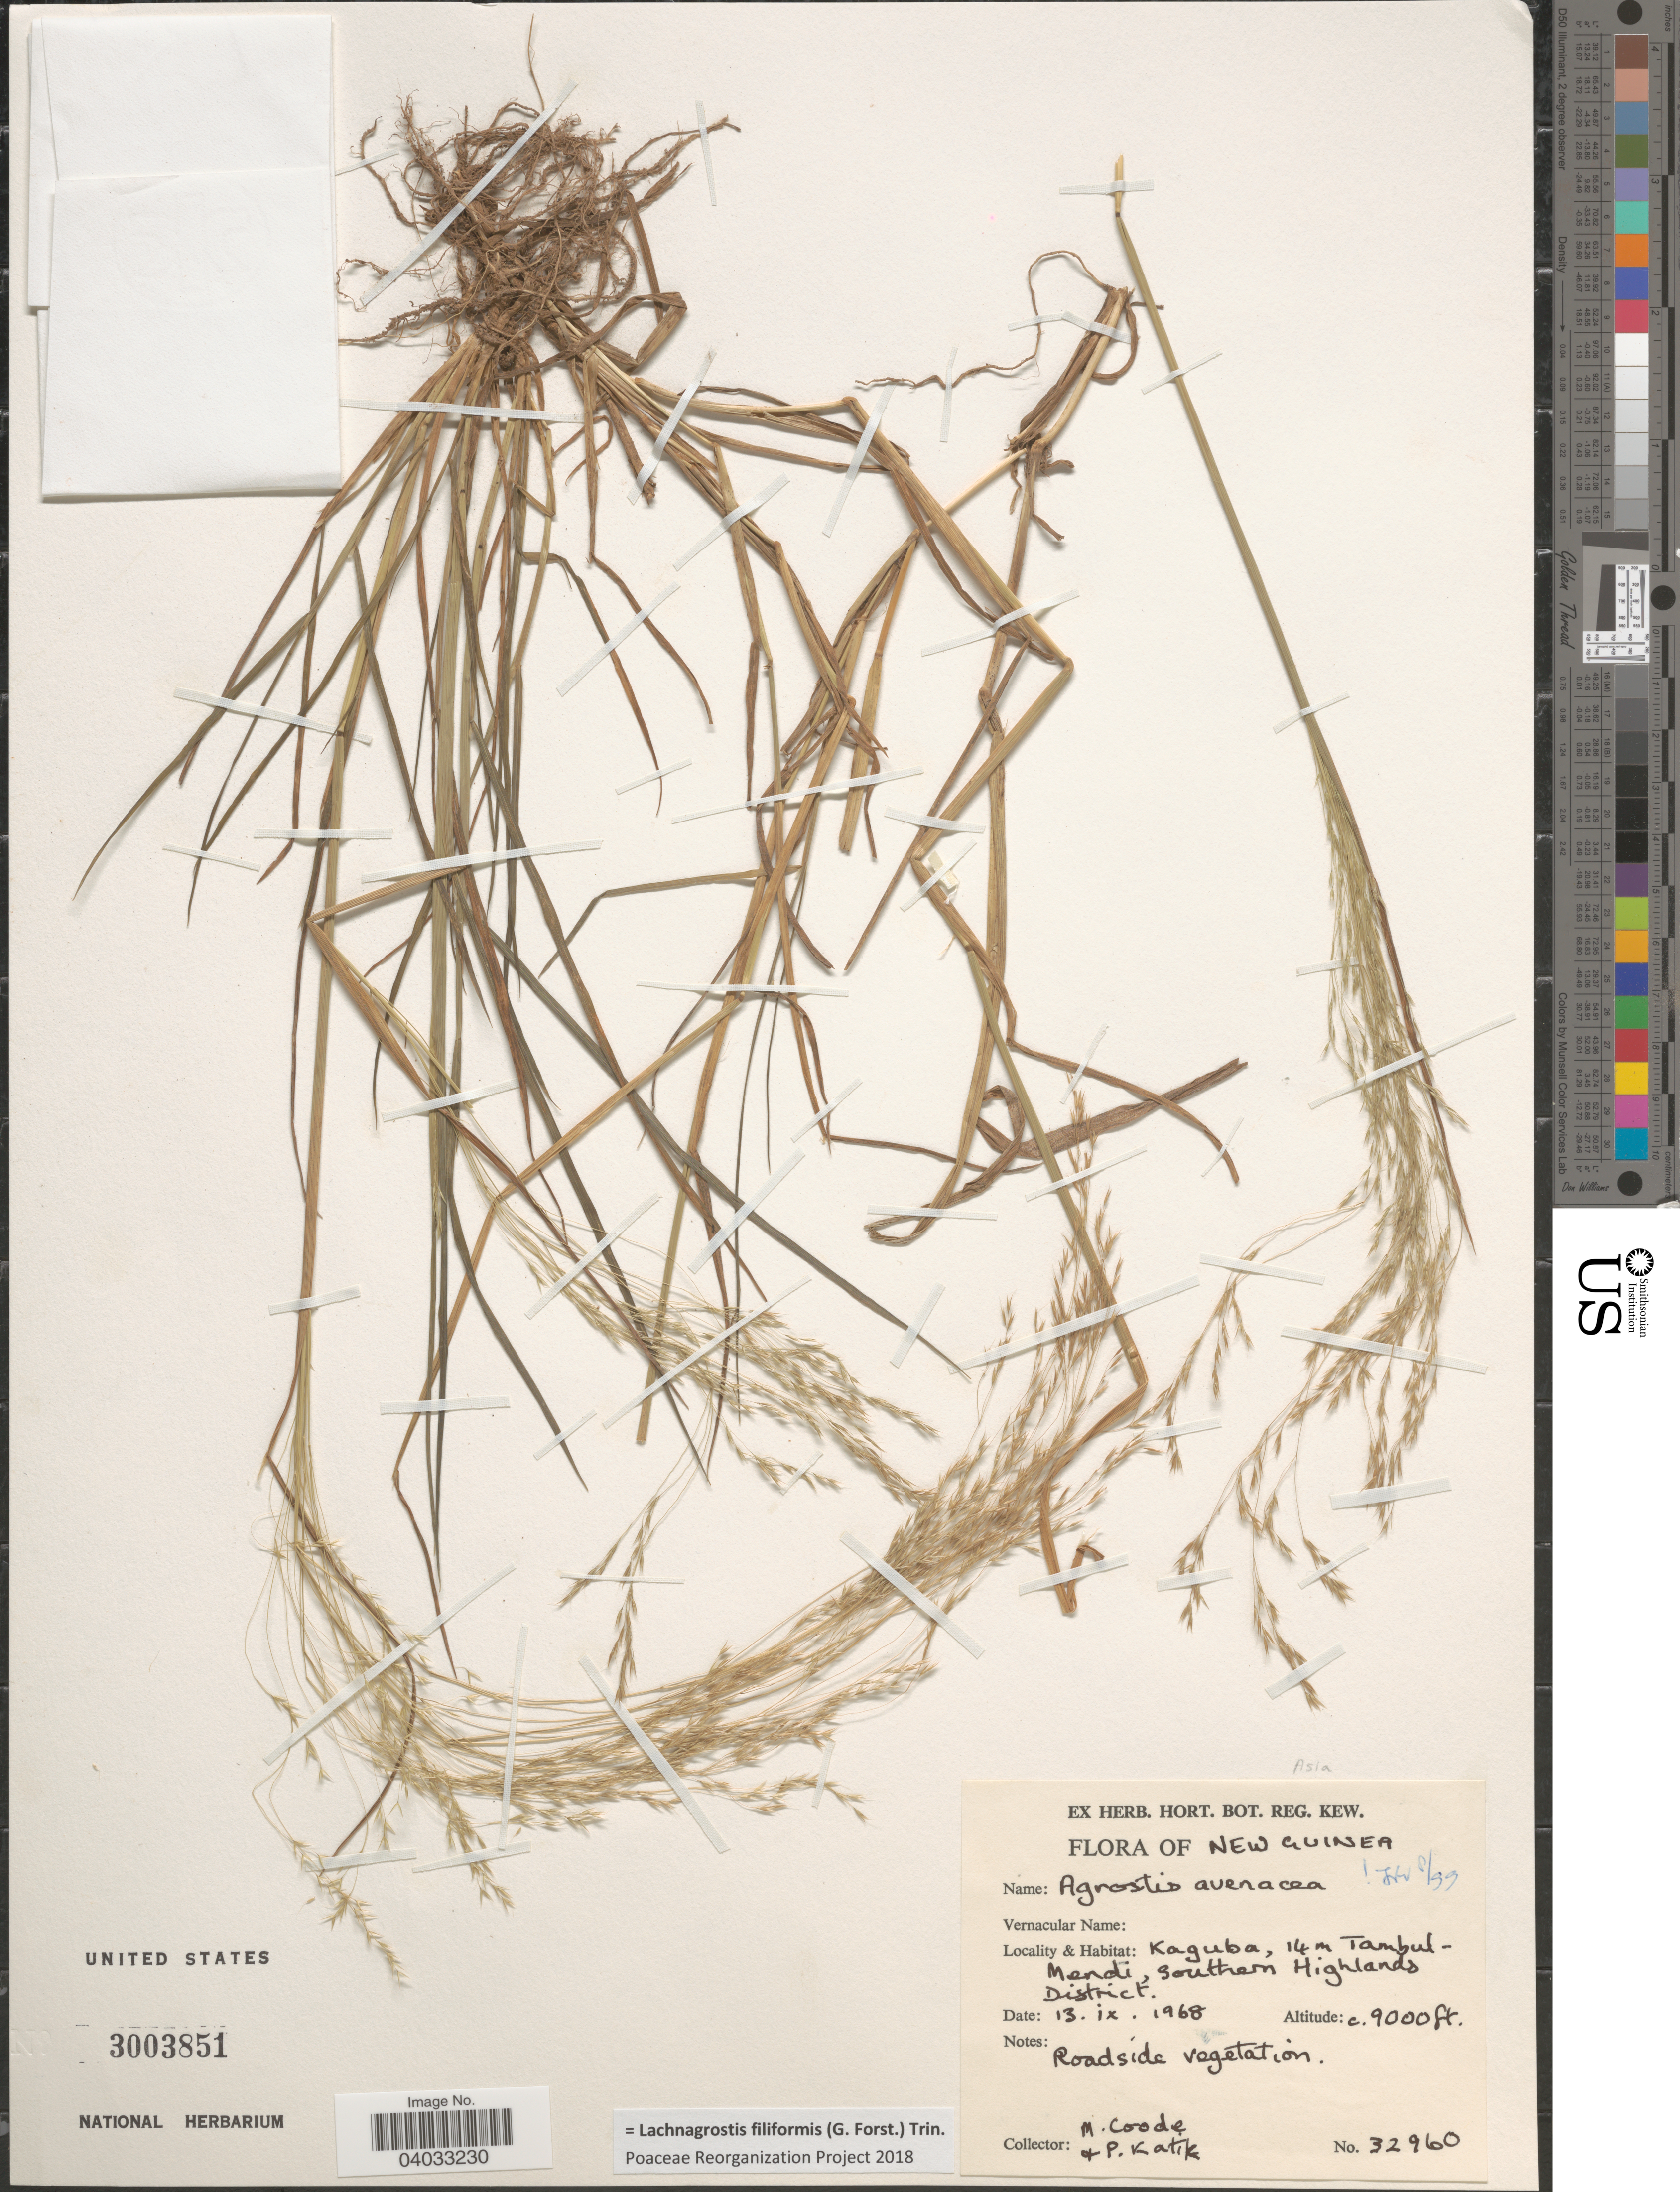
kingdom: Plantae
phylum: Tracheophyta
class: Liliopsida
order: Poales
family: Poaceae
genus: Lachnagrostis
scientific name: Lachnagrostis filiformis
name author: (J.R. Forst.) Trin.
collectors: M. Coode & P. Katik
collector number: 32960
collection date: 1968-09-13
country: Papua New Guinea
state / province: Southern Highlands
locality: New Guinea. Kaguba, 14 m Tambul-Mendi, Southern Highlands District.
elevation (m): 2743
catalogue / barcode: US 3003851